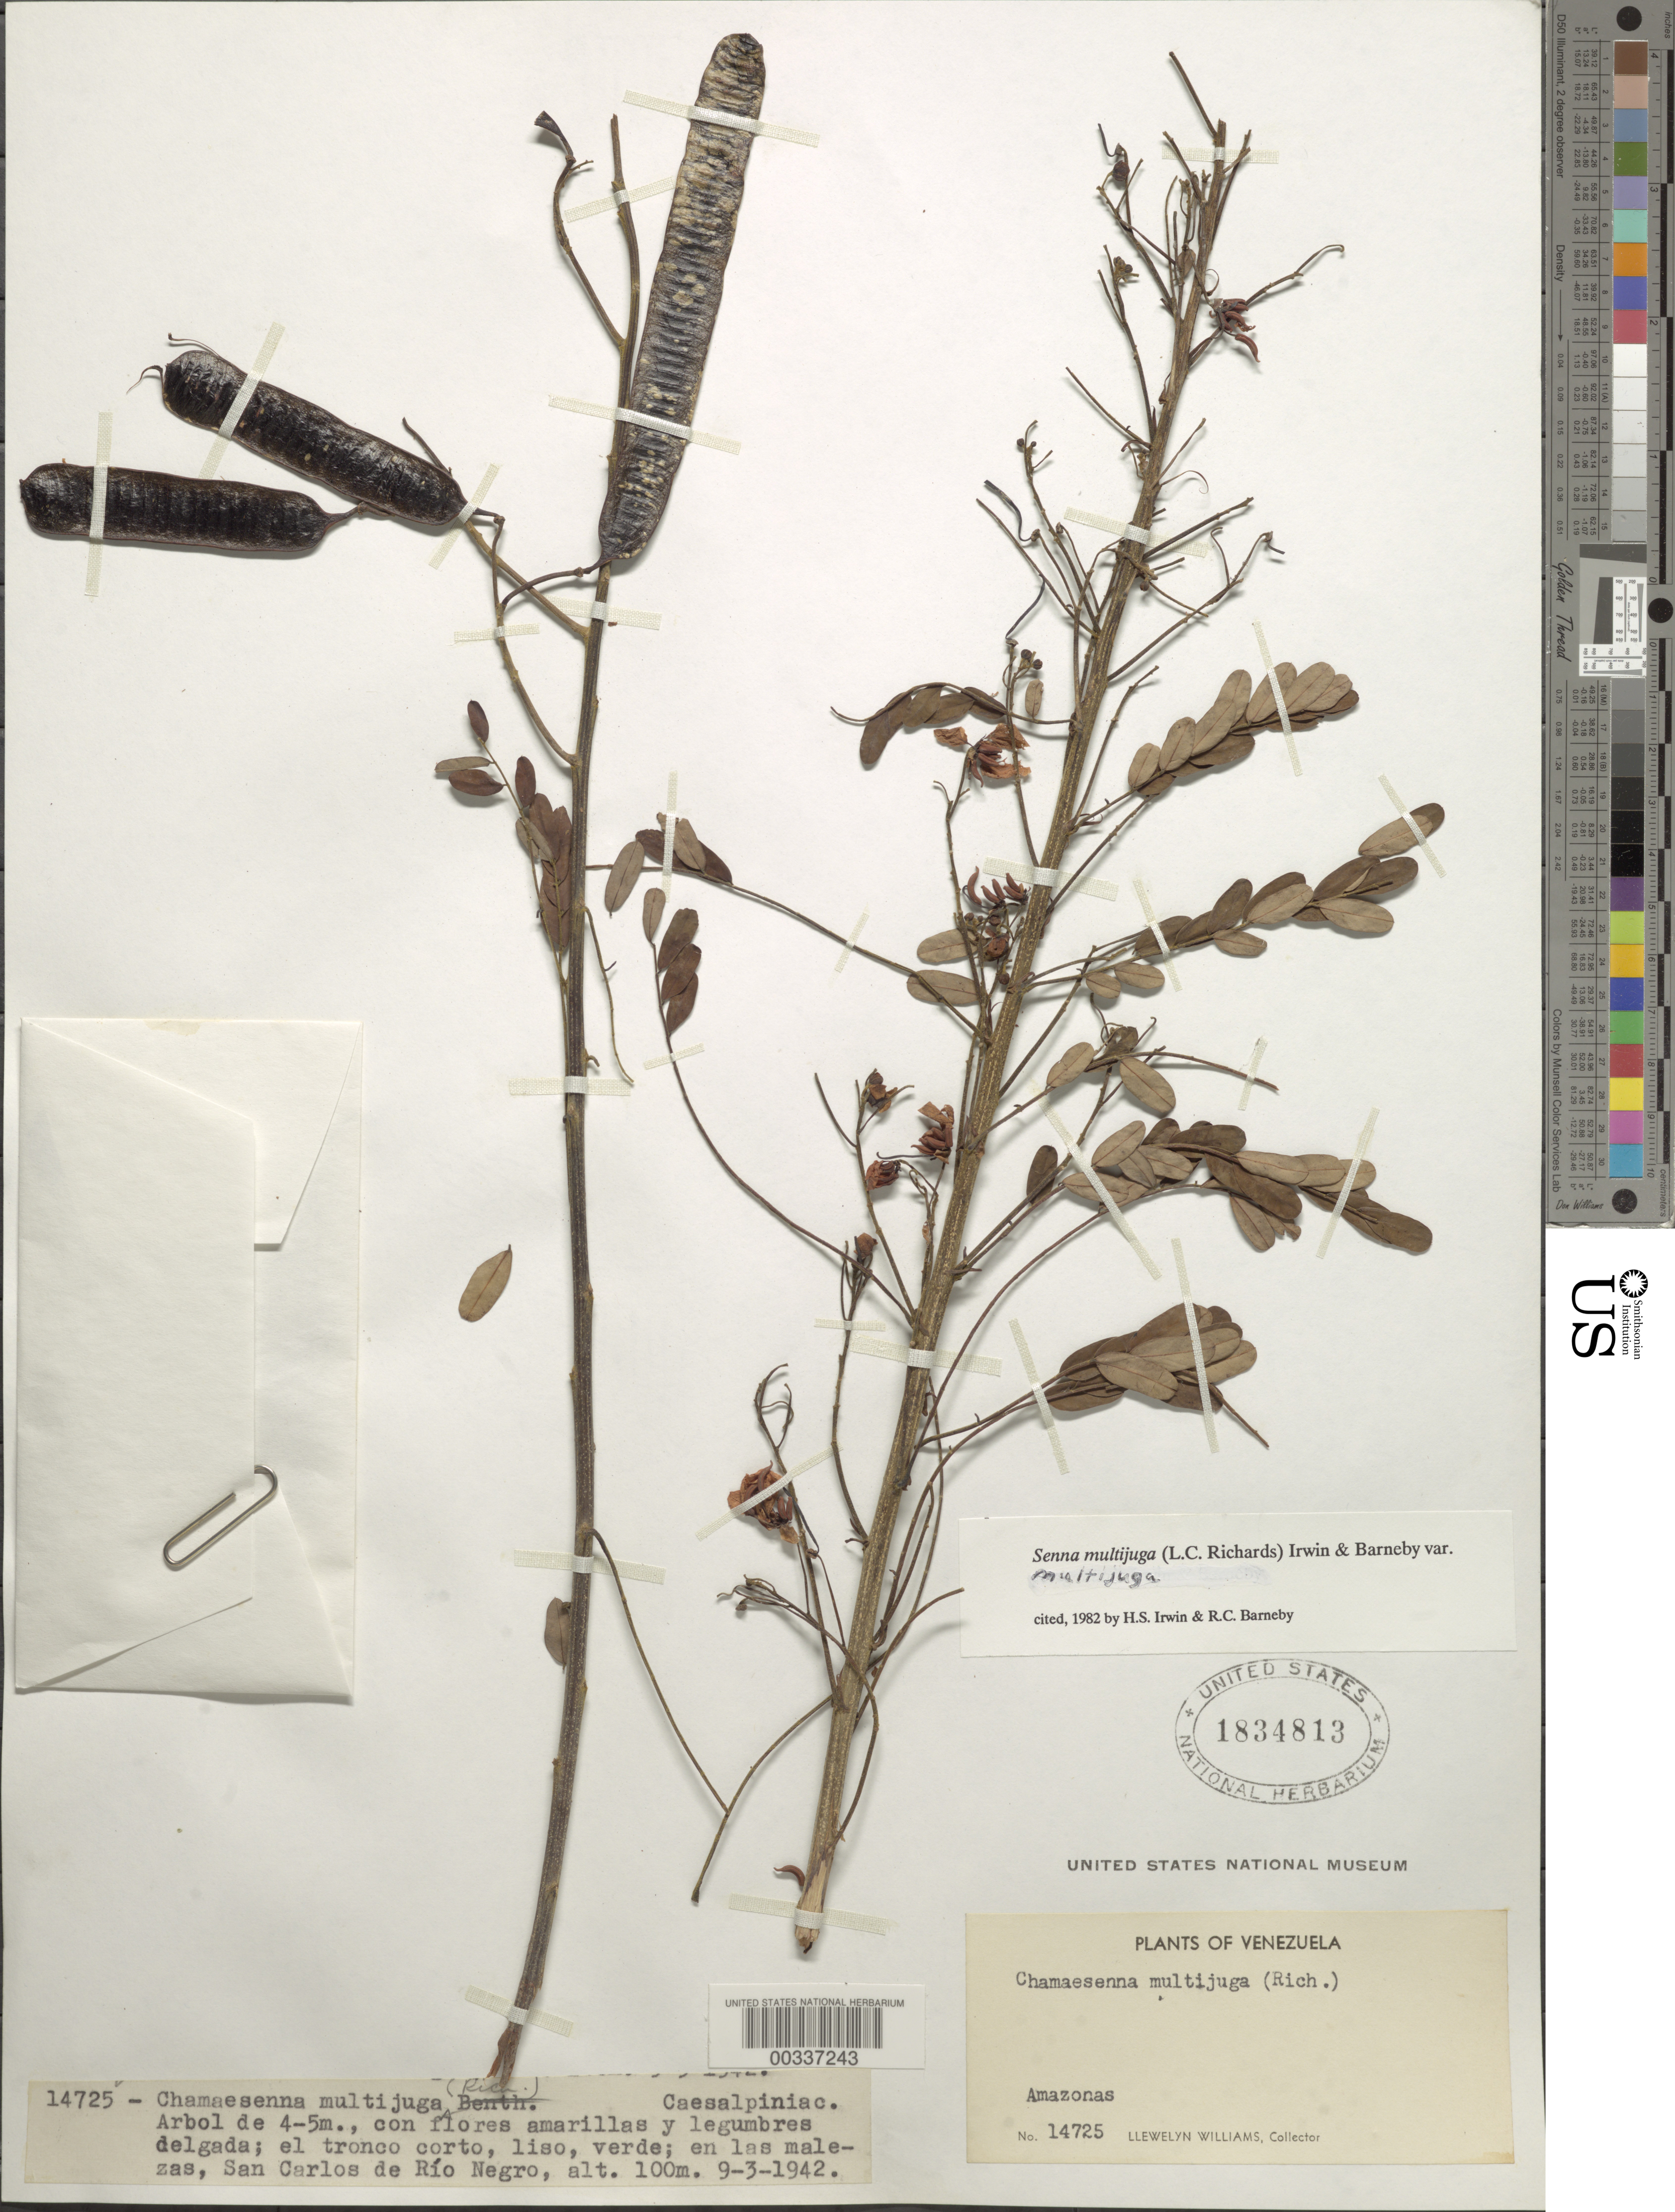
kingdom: Plantae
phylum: Tracheophyta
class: Magnoliopsida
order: Fabales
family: Fabaceae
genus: Senna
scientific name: Senna multijuga var. multijuga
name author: (Rich.) H.S. Irwin & Barneby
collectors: Ll. Williams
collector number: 14725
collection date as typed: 09 Mar 1942 or 03 Sep 1942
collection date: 1942-03-09 or 1942-09-03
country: Venezuela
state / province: Amazonas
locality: San carlose de rio negro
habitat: Weeds, scrub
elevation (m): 100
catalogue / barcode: US 1834813